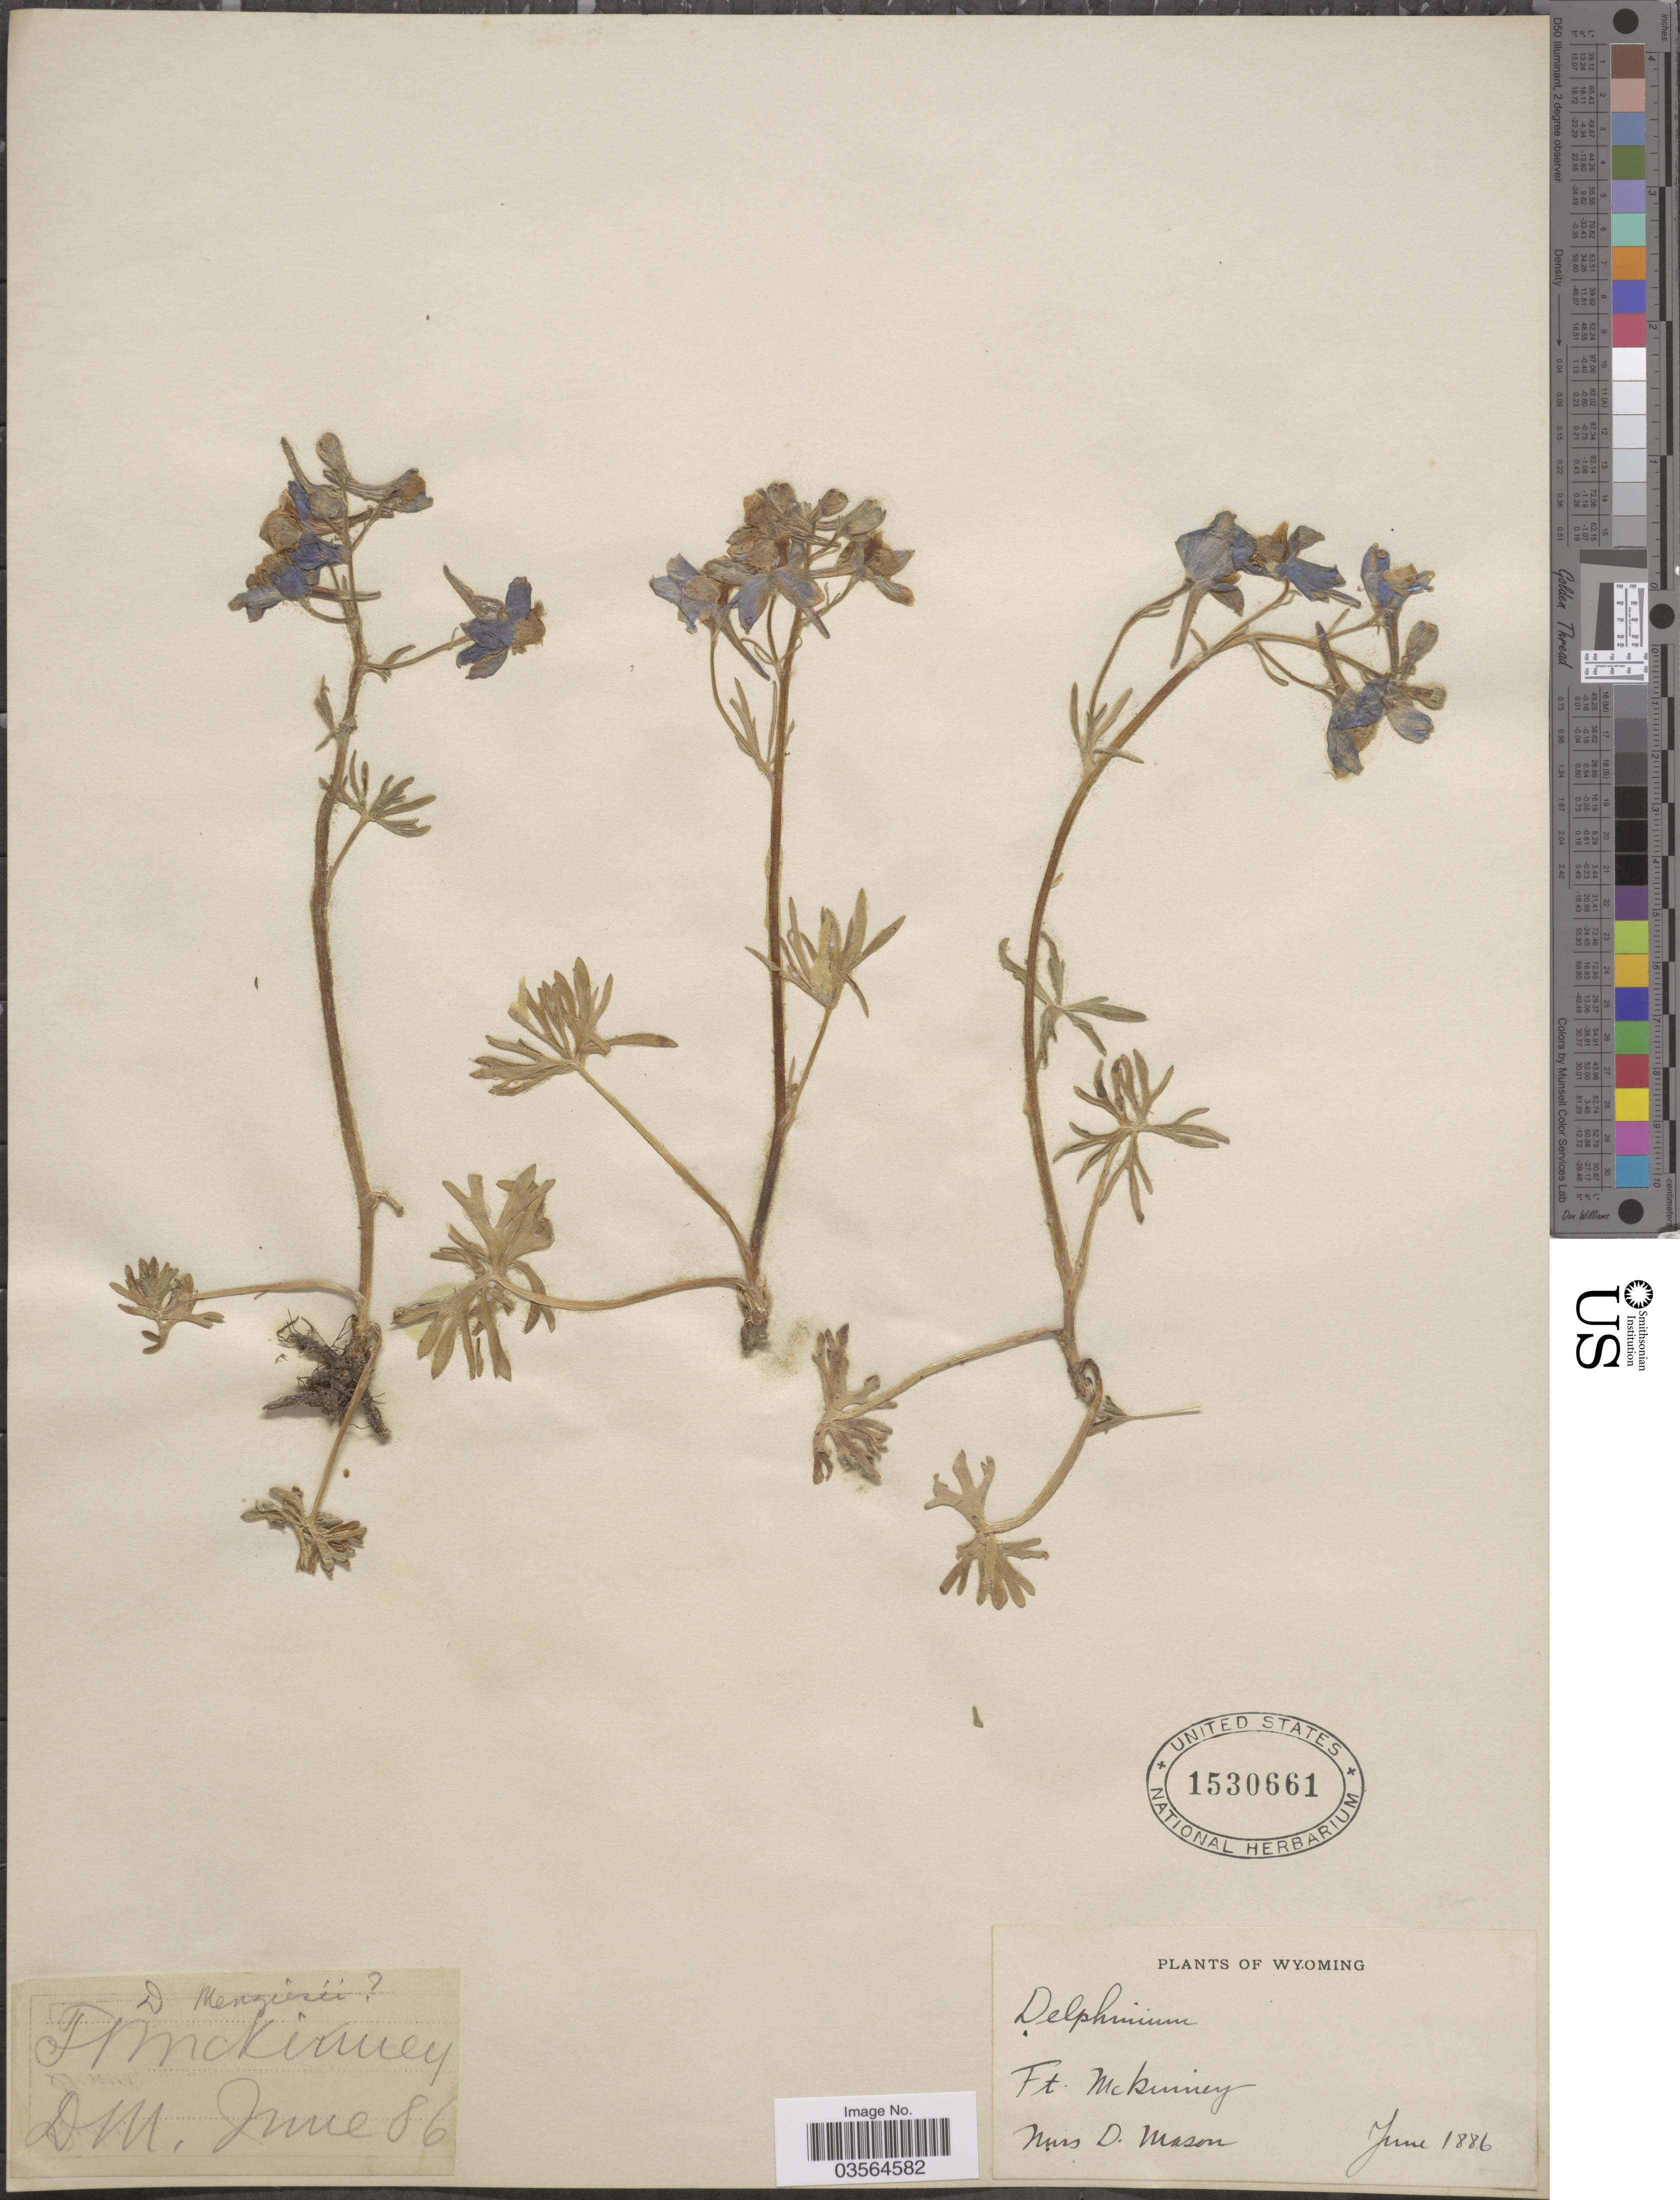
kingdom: Plantae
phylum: Tracheophyta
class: Magnoliopsida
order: Ranunculales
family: Ranunculaceae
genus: Delphinium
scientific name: Delphinium sp.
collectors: D. Mason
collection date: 1886-06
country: United States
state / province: Wyoming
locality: Ft. McKinney.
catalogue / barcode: US 1530661